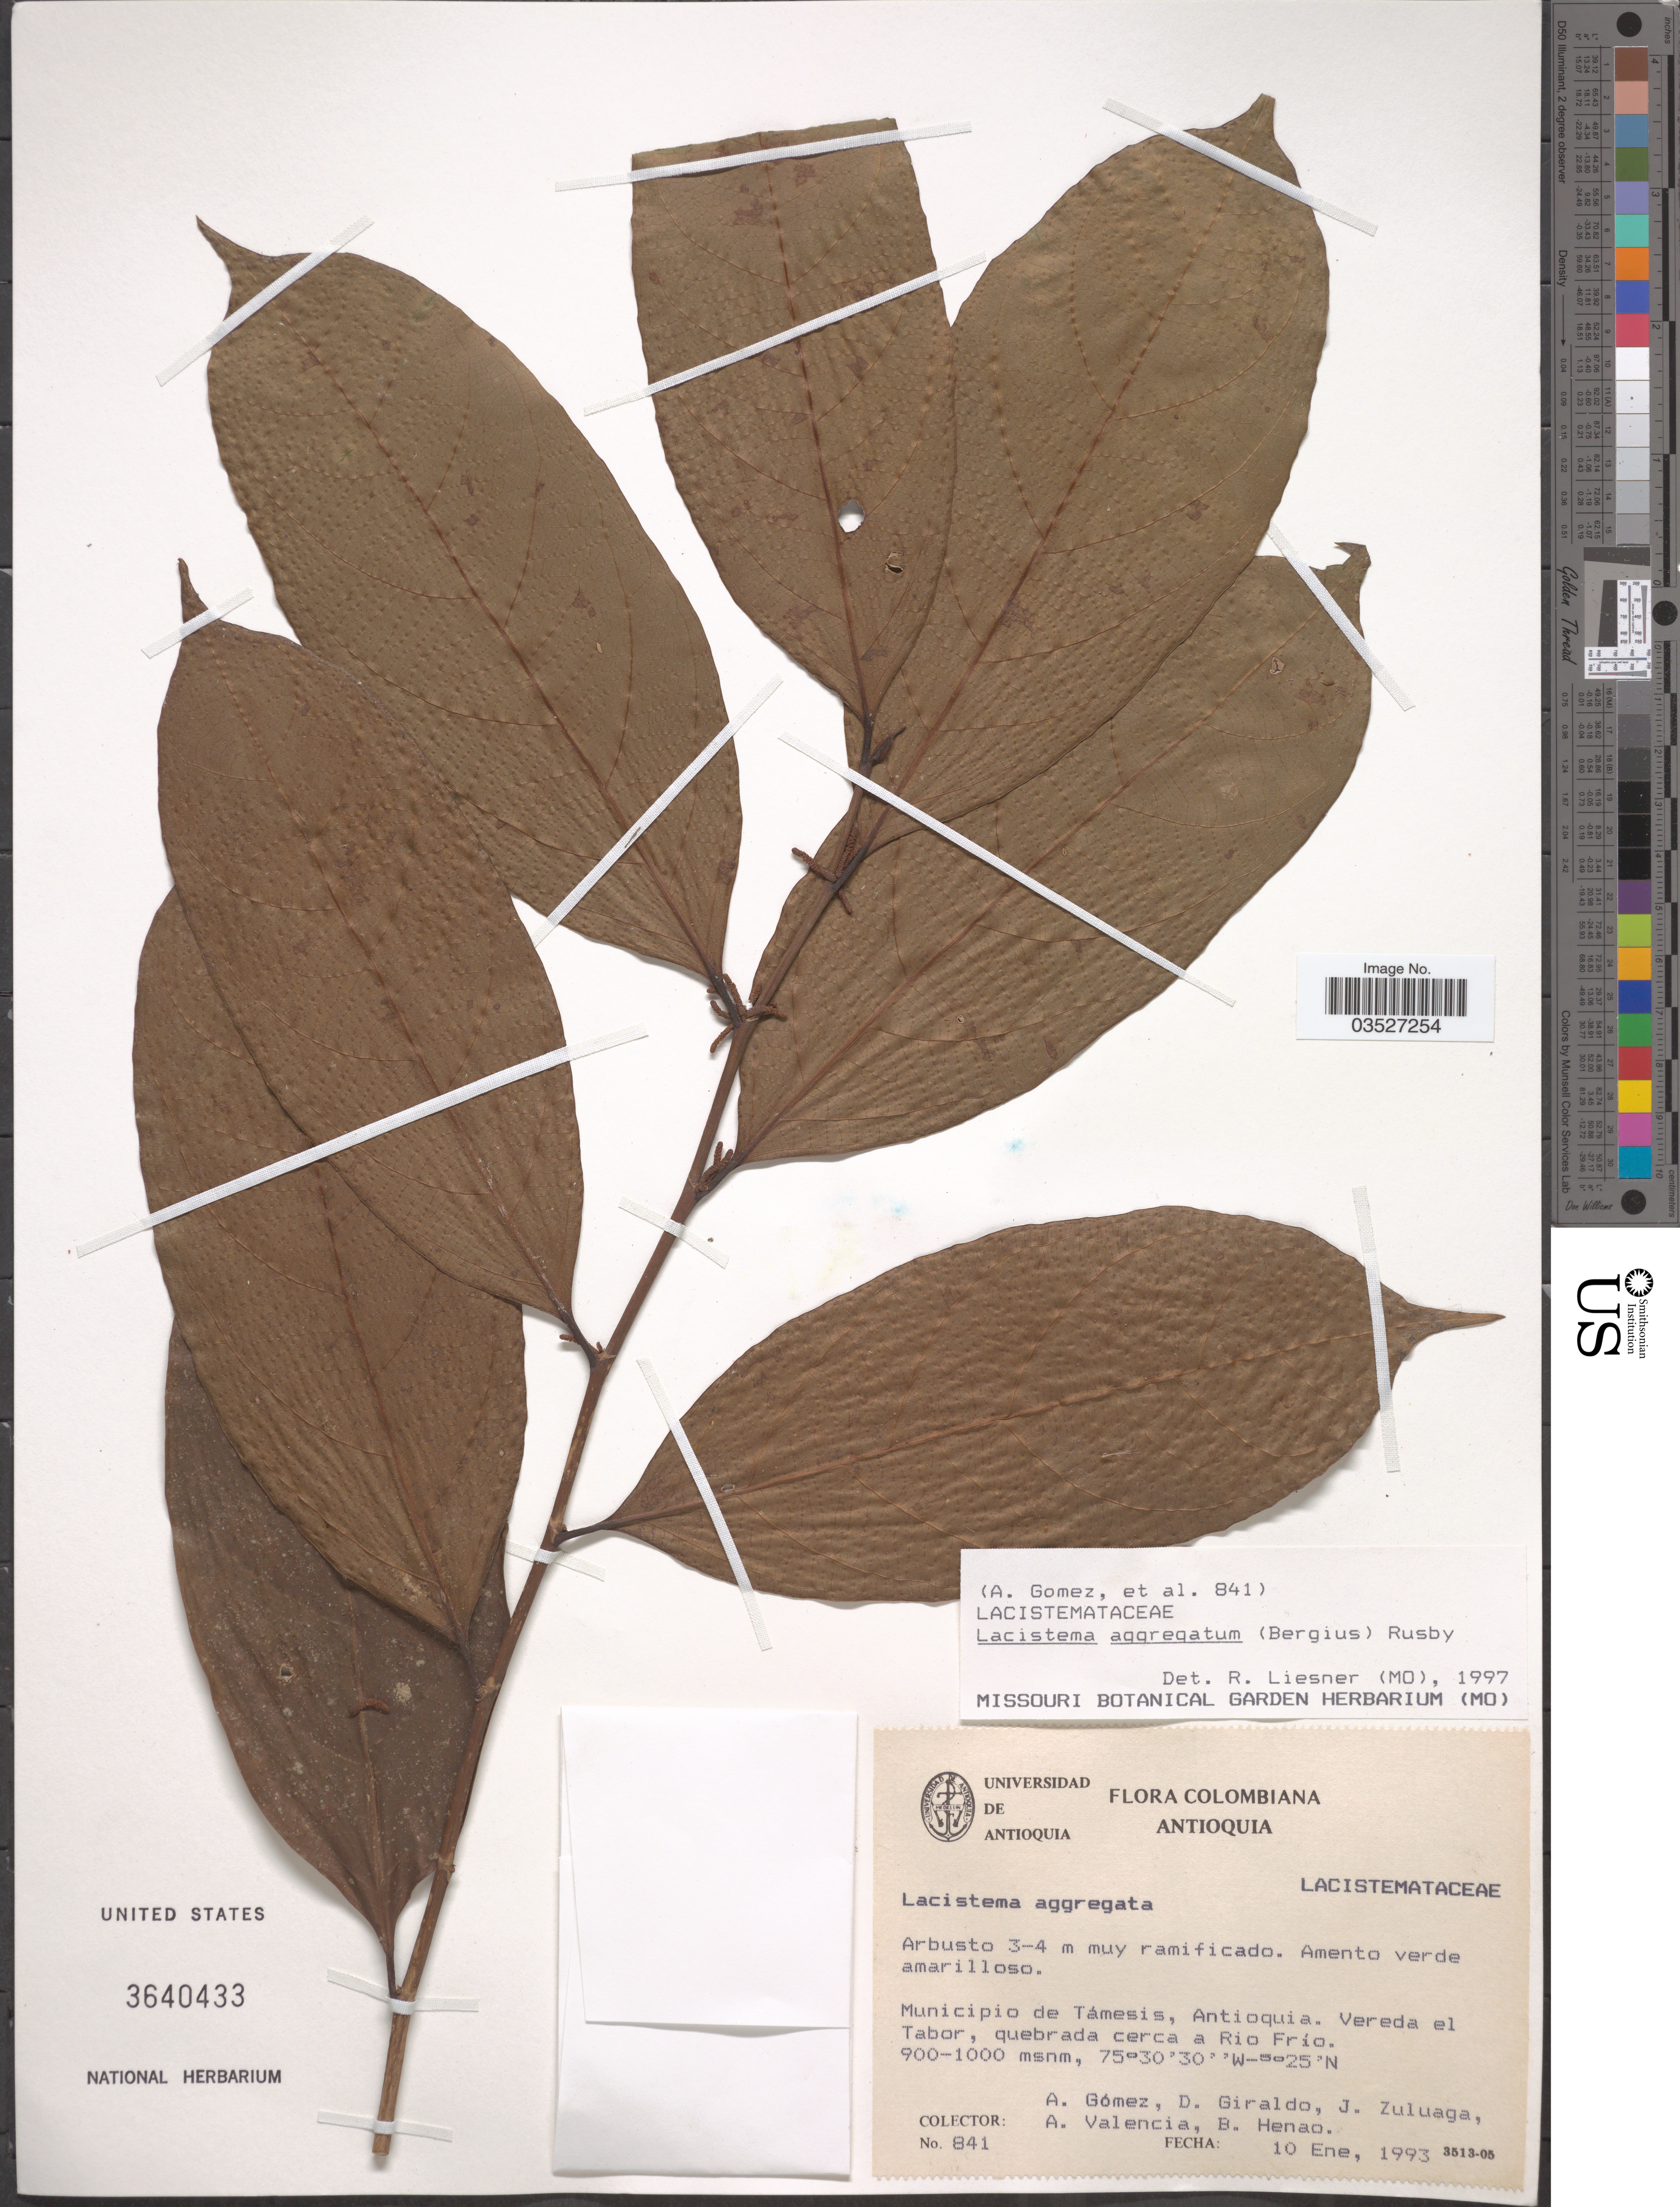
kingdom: Plantae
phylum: Tracheophyta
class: Magnoliopsida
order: Malpighiales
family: Lacistemataceae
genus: Lacistema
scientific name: Lacistema aggregatum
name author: (P.J. Bergius) Rusby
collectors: A. Gómez, D. Giraldo, J. Zuluaga, A. Valencia & B. Henao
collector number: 841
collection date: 1993-01-10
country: Colombia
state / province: Antioquia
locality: Municipio de Támesis. Vereda el Tabor, quebrada cerca a Rio Frío.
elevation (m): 900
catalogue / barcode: US 3640433